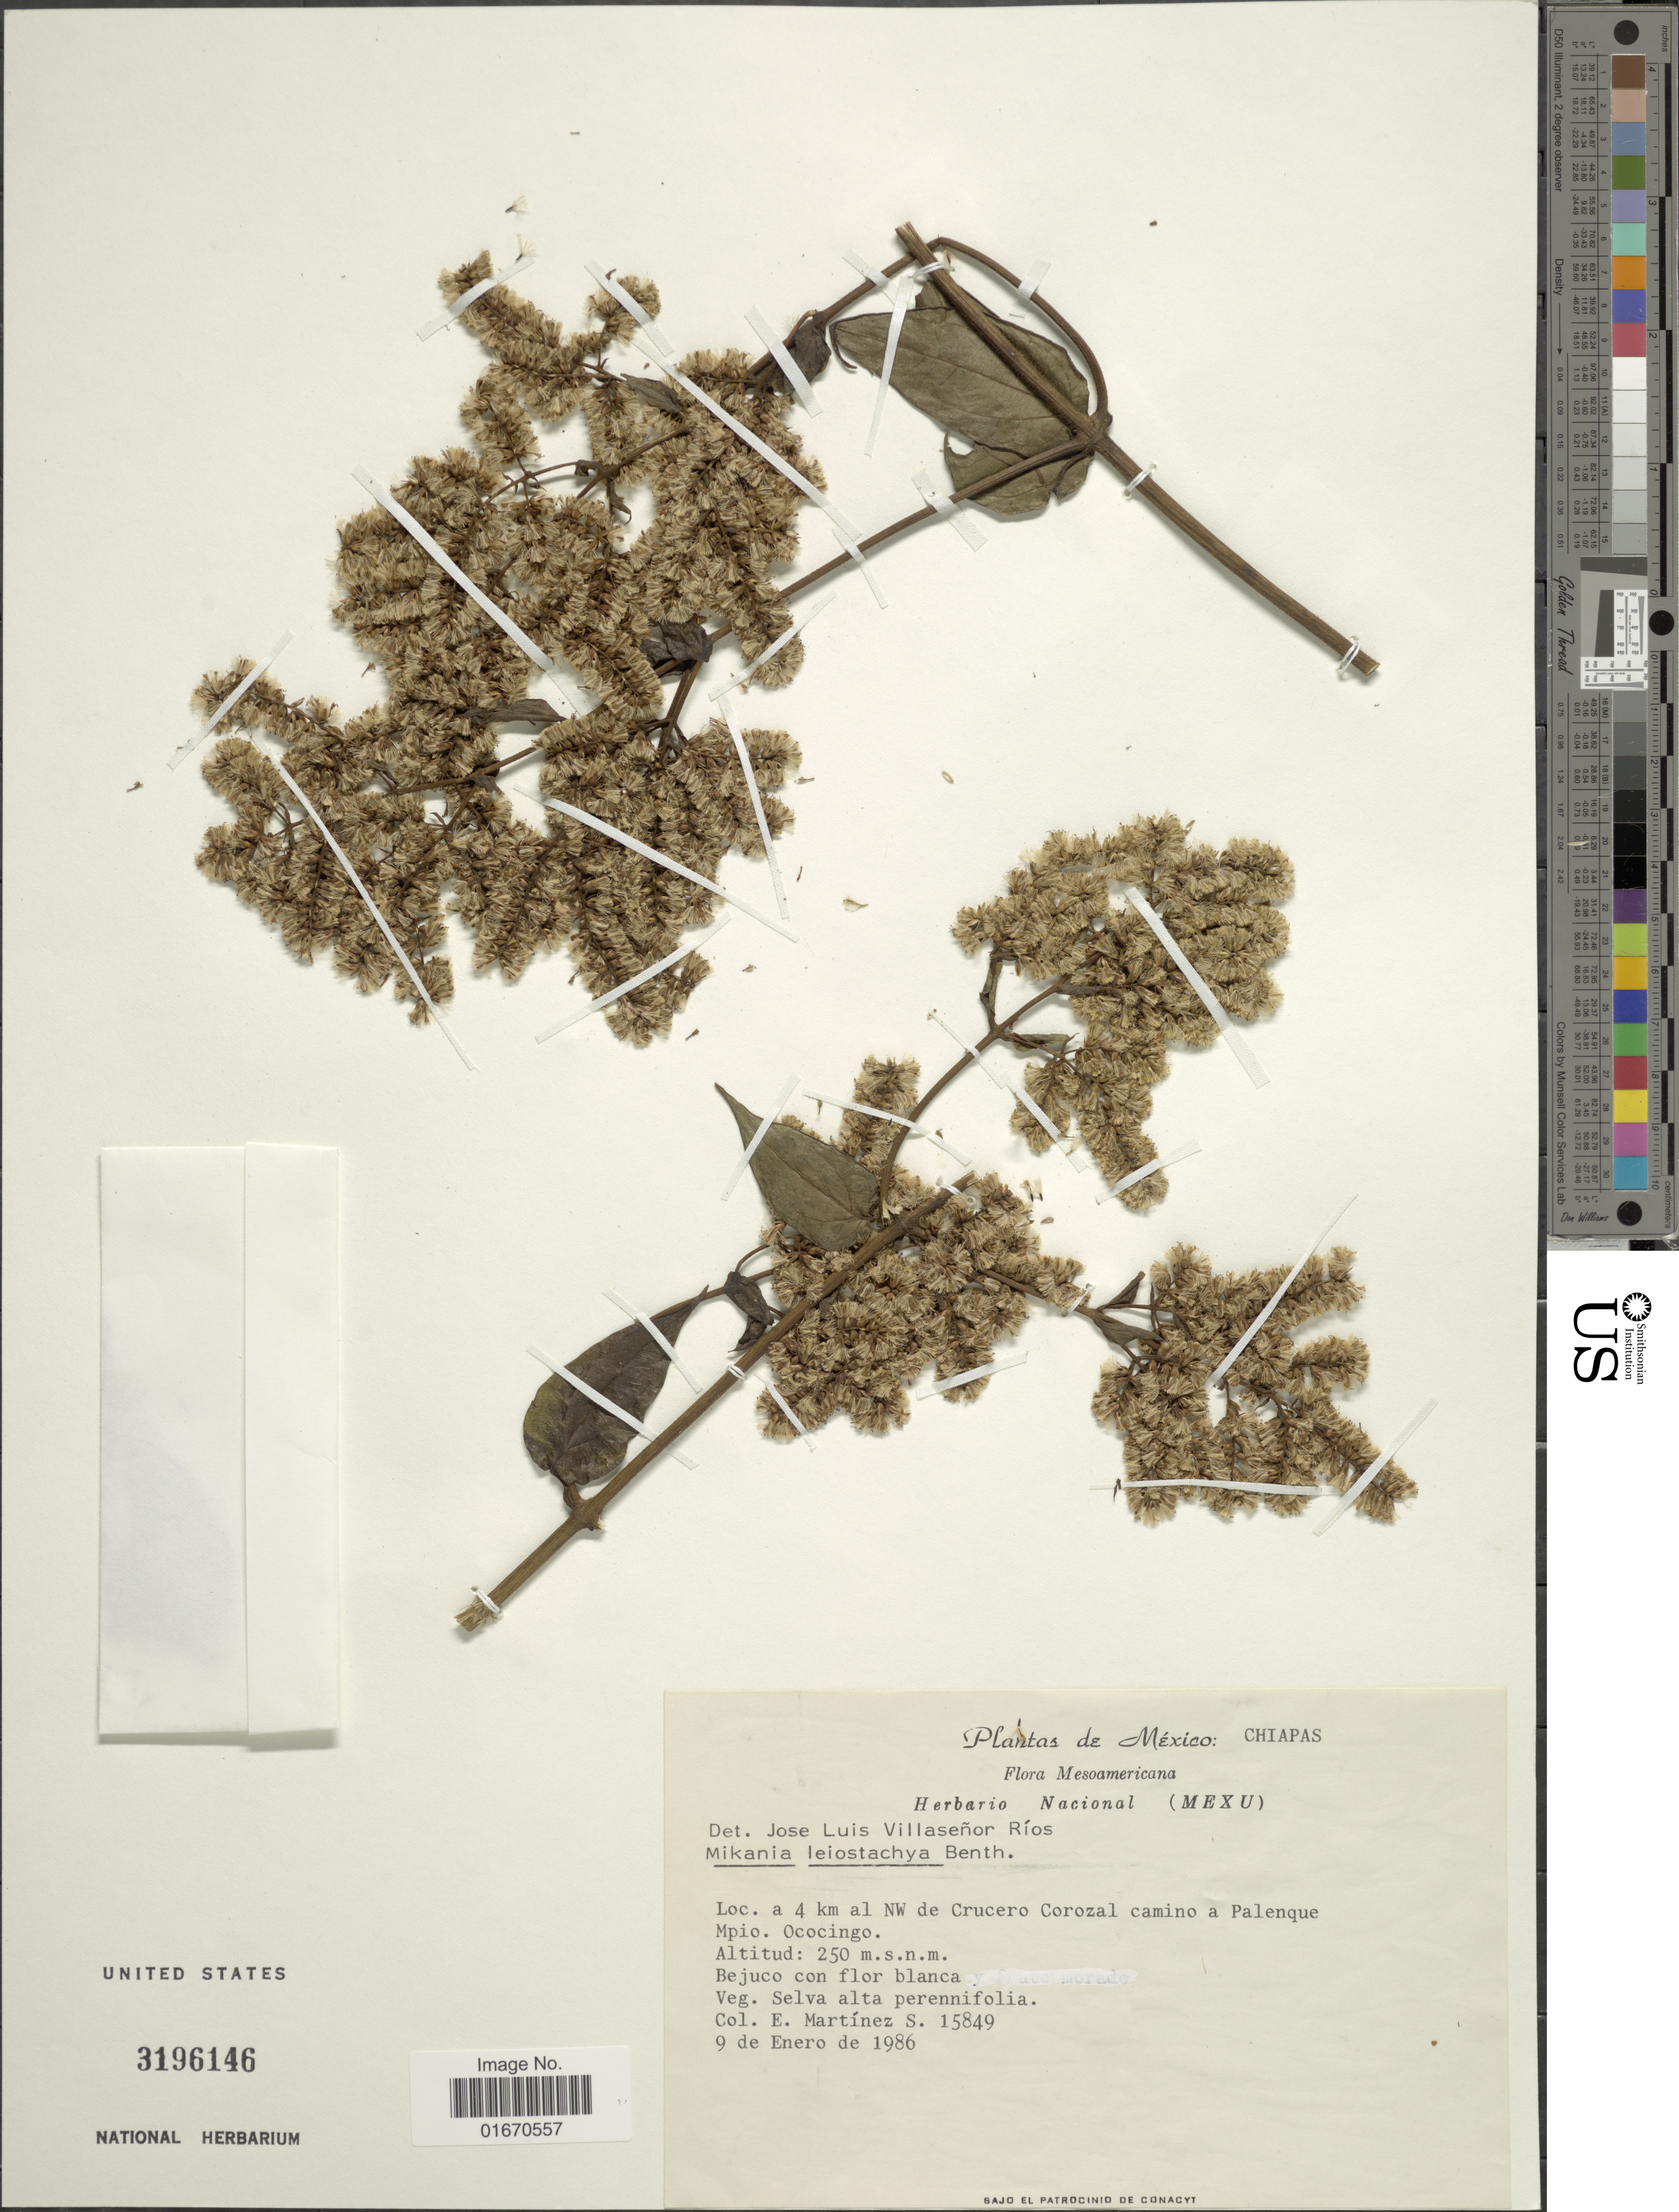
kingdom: Plantae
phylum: Tracheophyta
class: Magnoliopsida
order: Asterales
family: Asteraceae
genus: Mikania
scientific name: Mikania leiostachya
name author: Benth.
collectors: E. M. Martínez S.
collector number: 15849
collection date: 1986-01-09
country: Mexico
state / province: Chiapas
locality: A 4 km al NW de Crucero Corozal camino a Palenque, Mpio. Ococingo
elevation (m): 250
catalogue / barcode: US 3196146